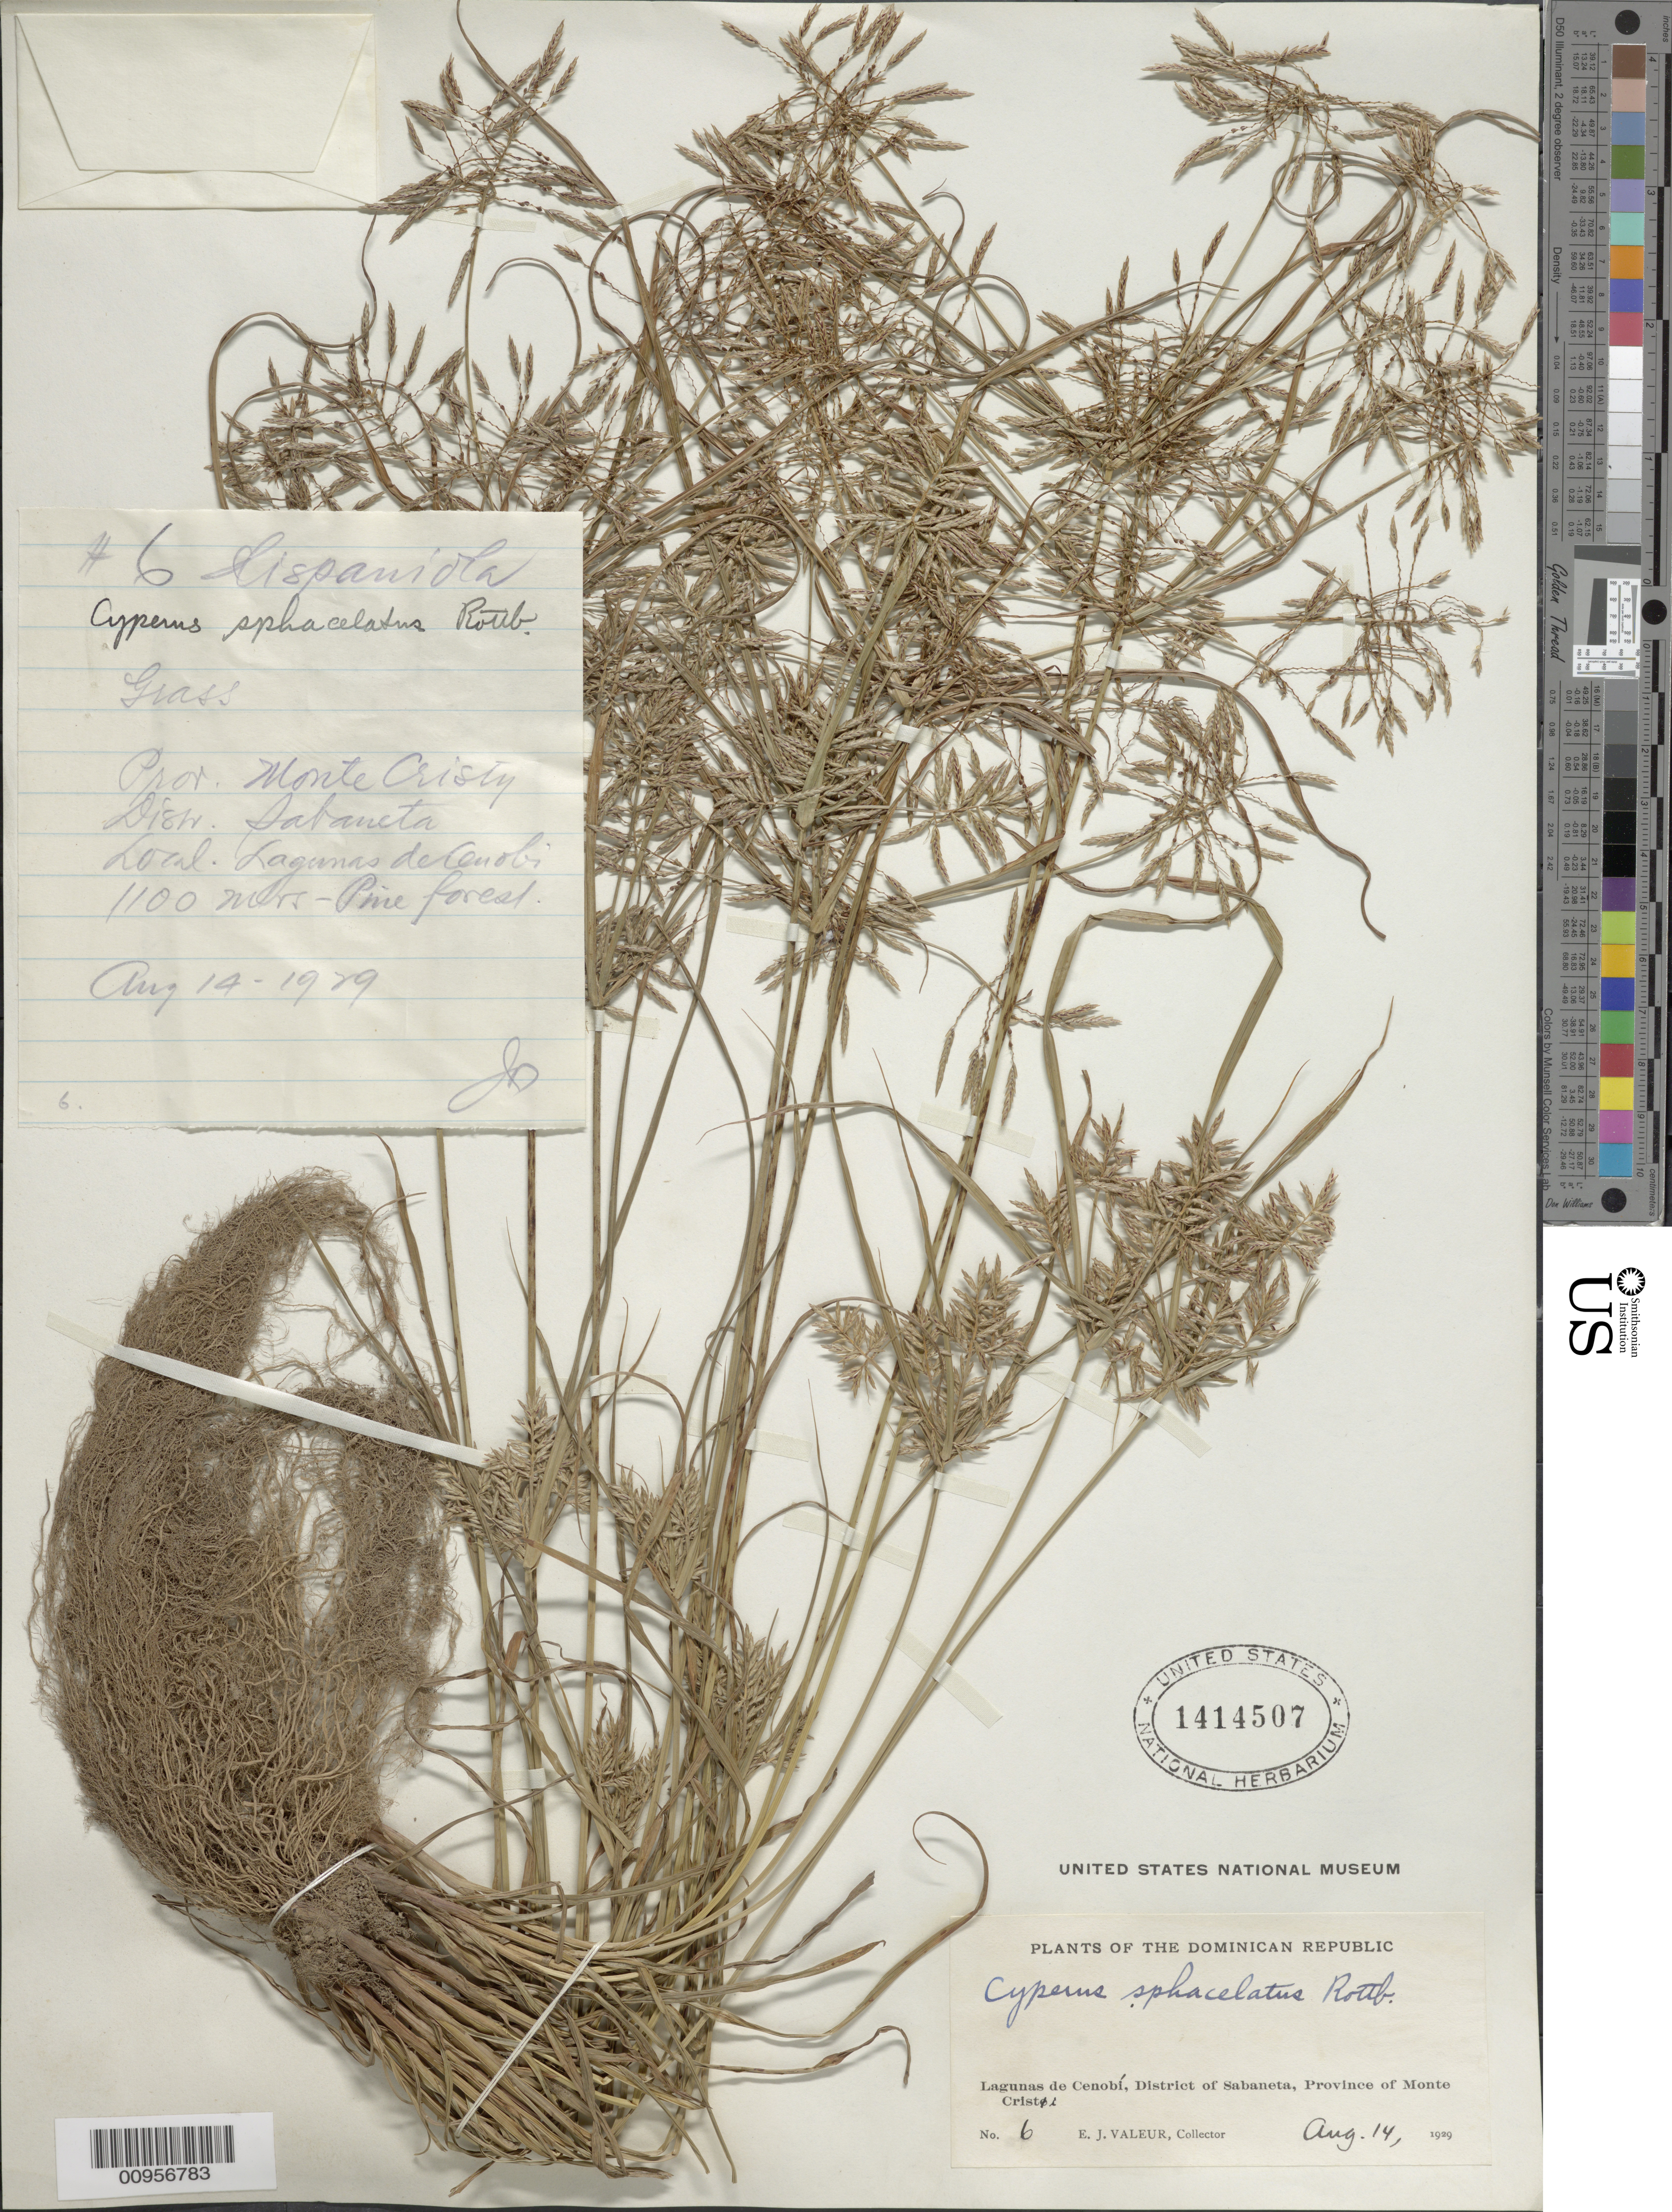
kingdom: Plantae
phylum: Tracheophyta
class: Liliopsida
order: Poales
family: Cyperaceae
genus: Cyperus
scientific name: Cyperus sphacelatus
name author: Rottb.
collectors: E. Valeur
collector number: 6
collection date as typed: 14 Aug 1929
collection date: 1929-08-14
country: Dominican Republic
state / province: Monte Cristi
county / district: Sabaneta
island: Hispaniola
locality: Lagunas de Cenobí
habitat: Pine forest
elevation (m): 1100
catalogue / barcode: US 1414507